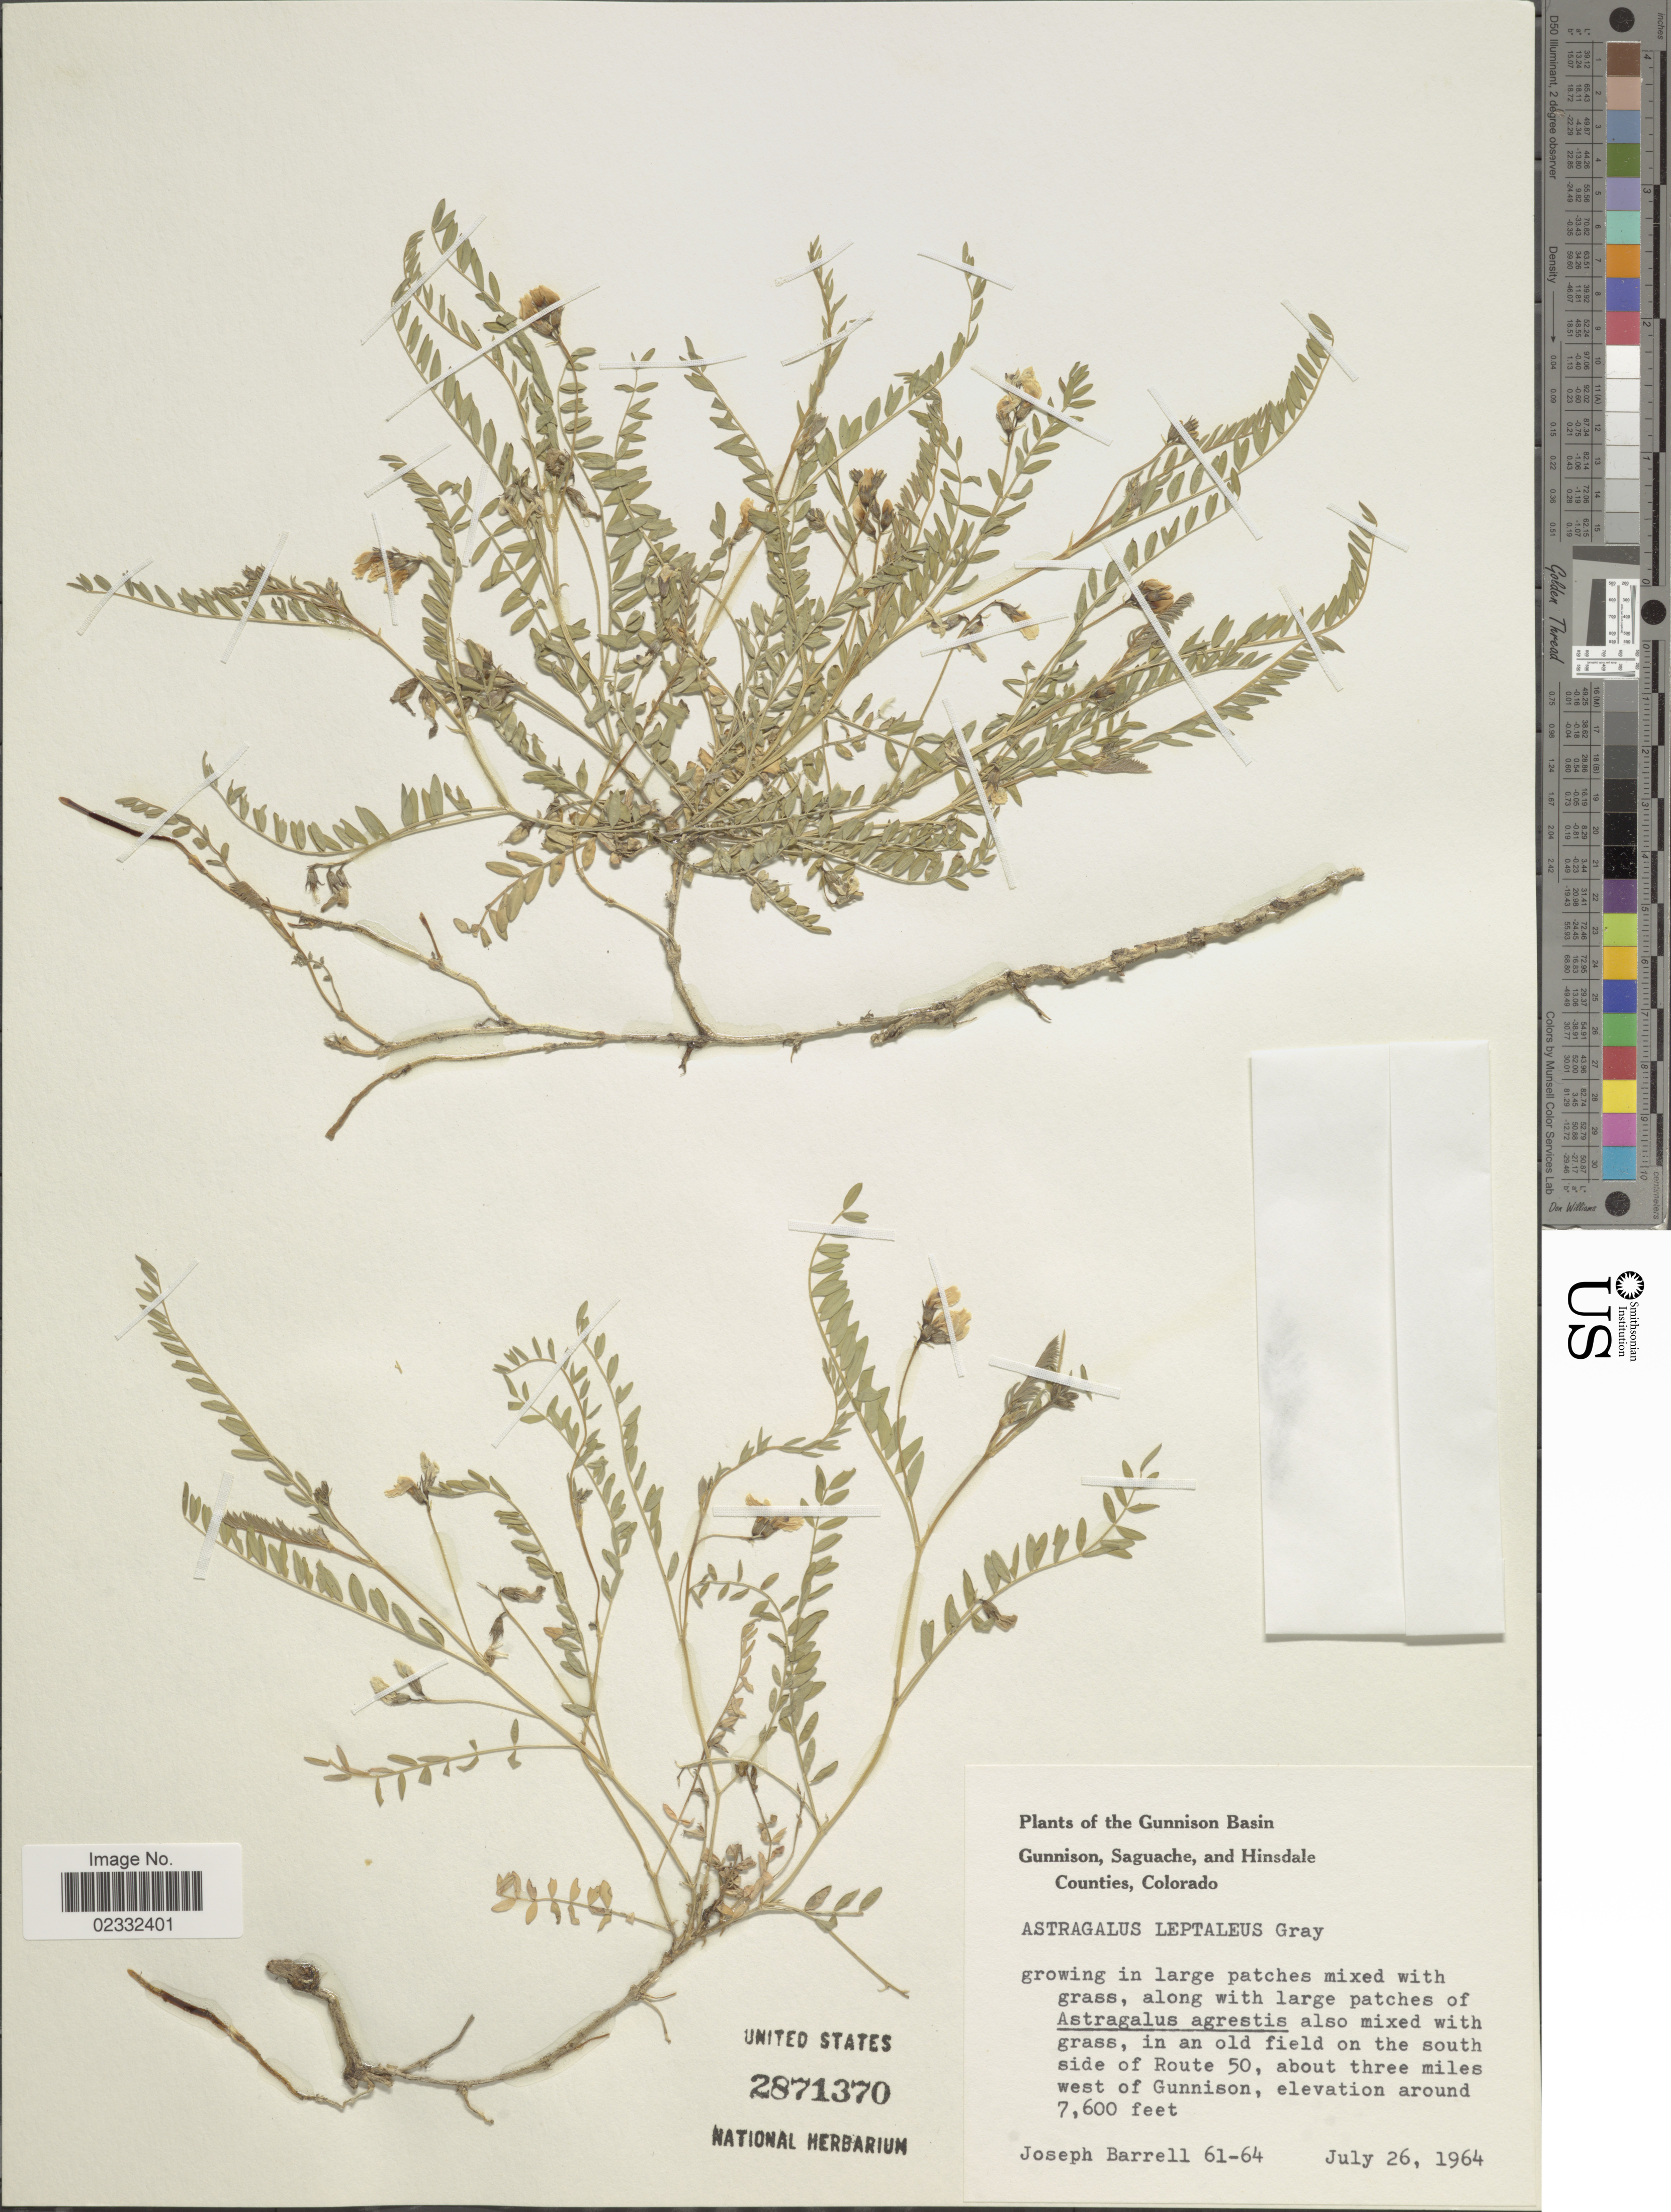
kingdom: Plantae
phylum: Tracheophyta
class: Magnoliopsida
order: Fabales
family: Fabaceae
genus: Astragalus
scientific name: Astragalus leptaleus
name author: A. Gray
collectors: J. Barrell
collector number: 61-64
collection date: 1964-07-26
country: United States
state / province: Colorado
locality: Gunnison Basin, Gunnison, Saguache, and Hinsdale Counties, Colorado, Side of Route 50, about three miles west of Gunnsion.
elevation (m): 2316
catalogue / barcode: US 2871370